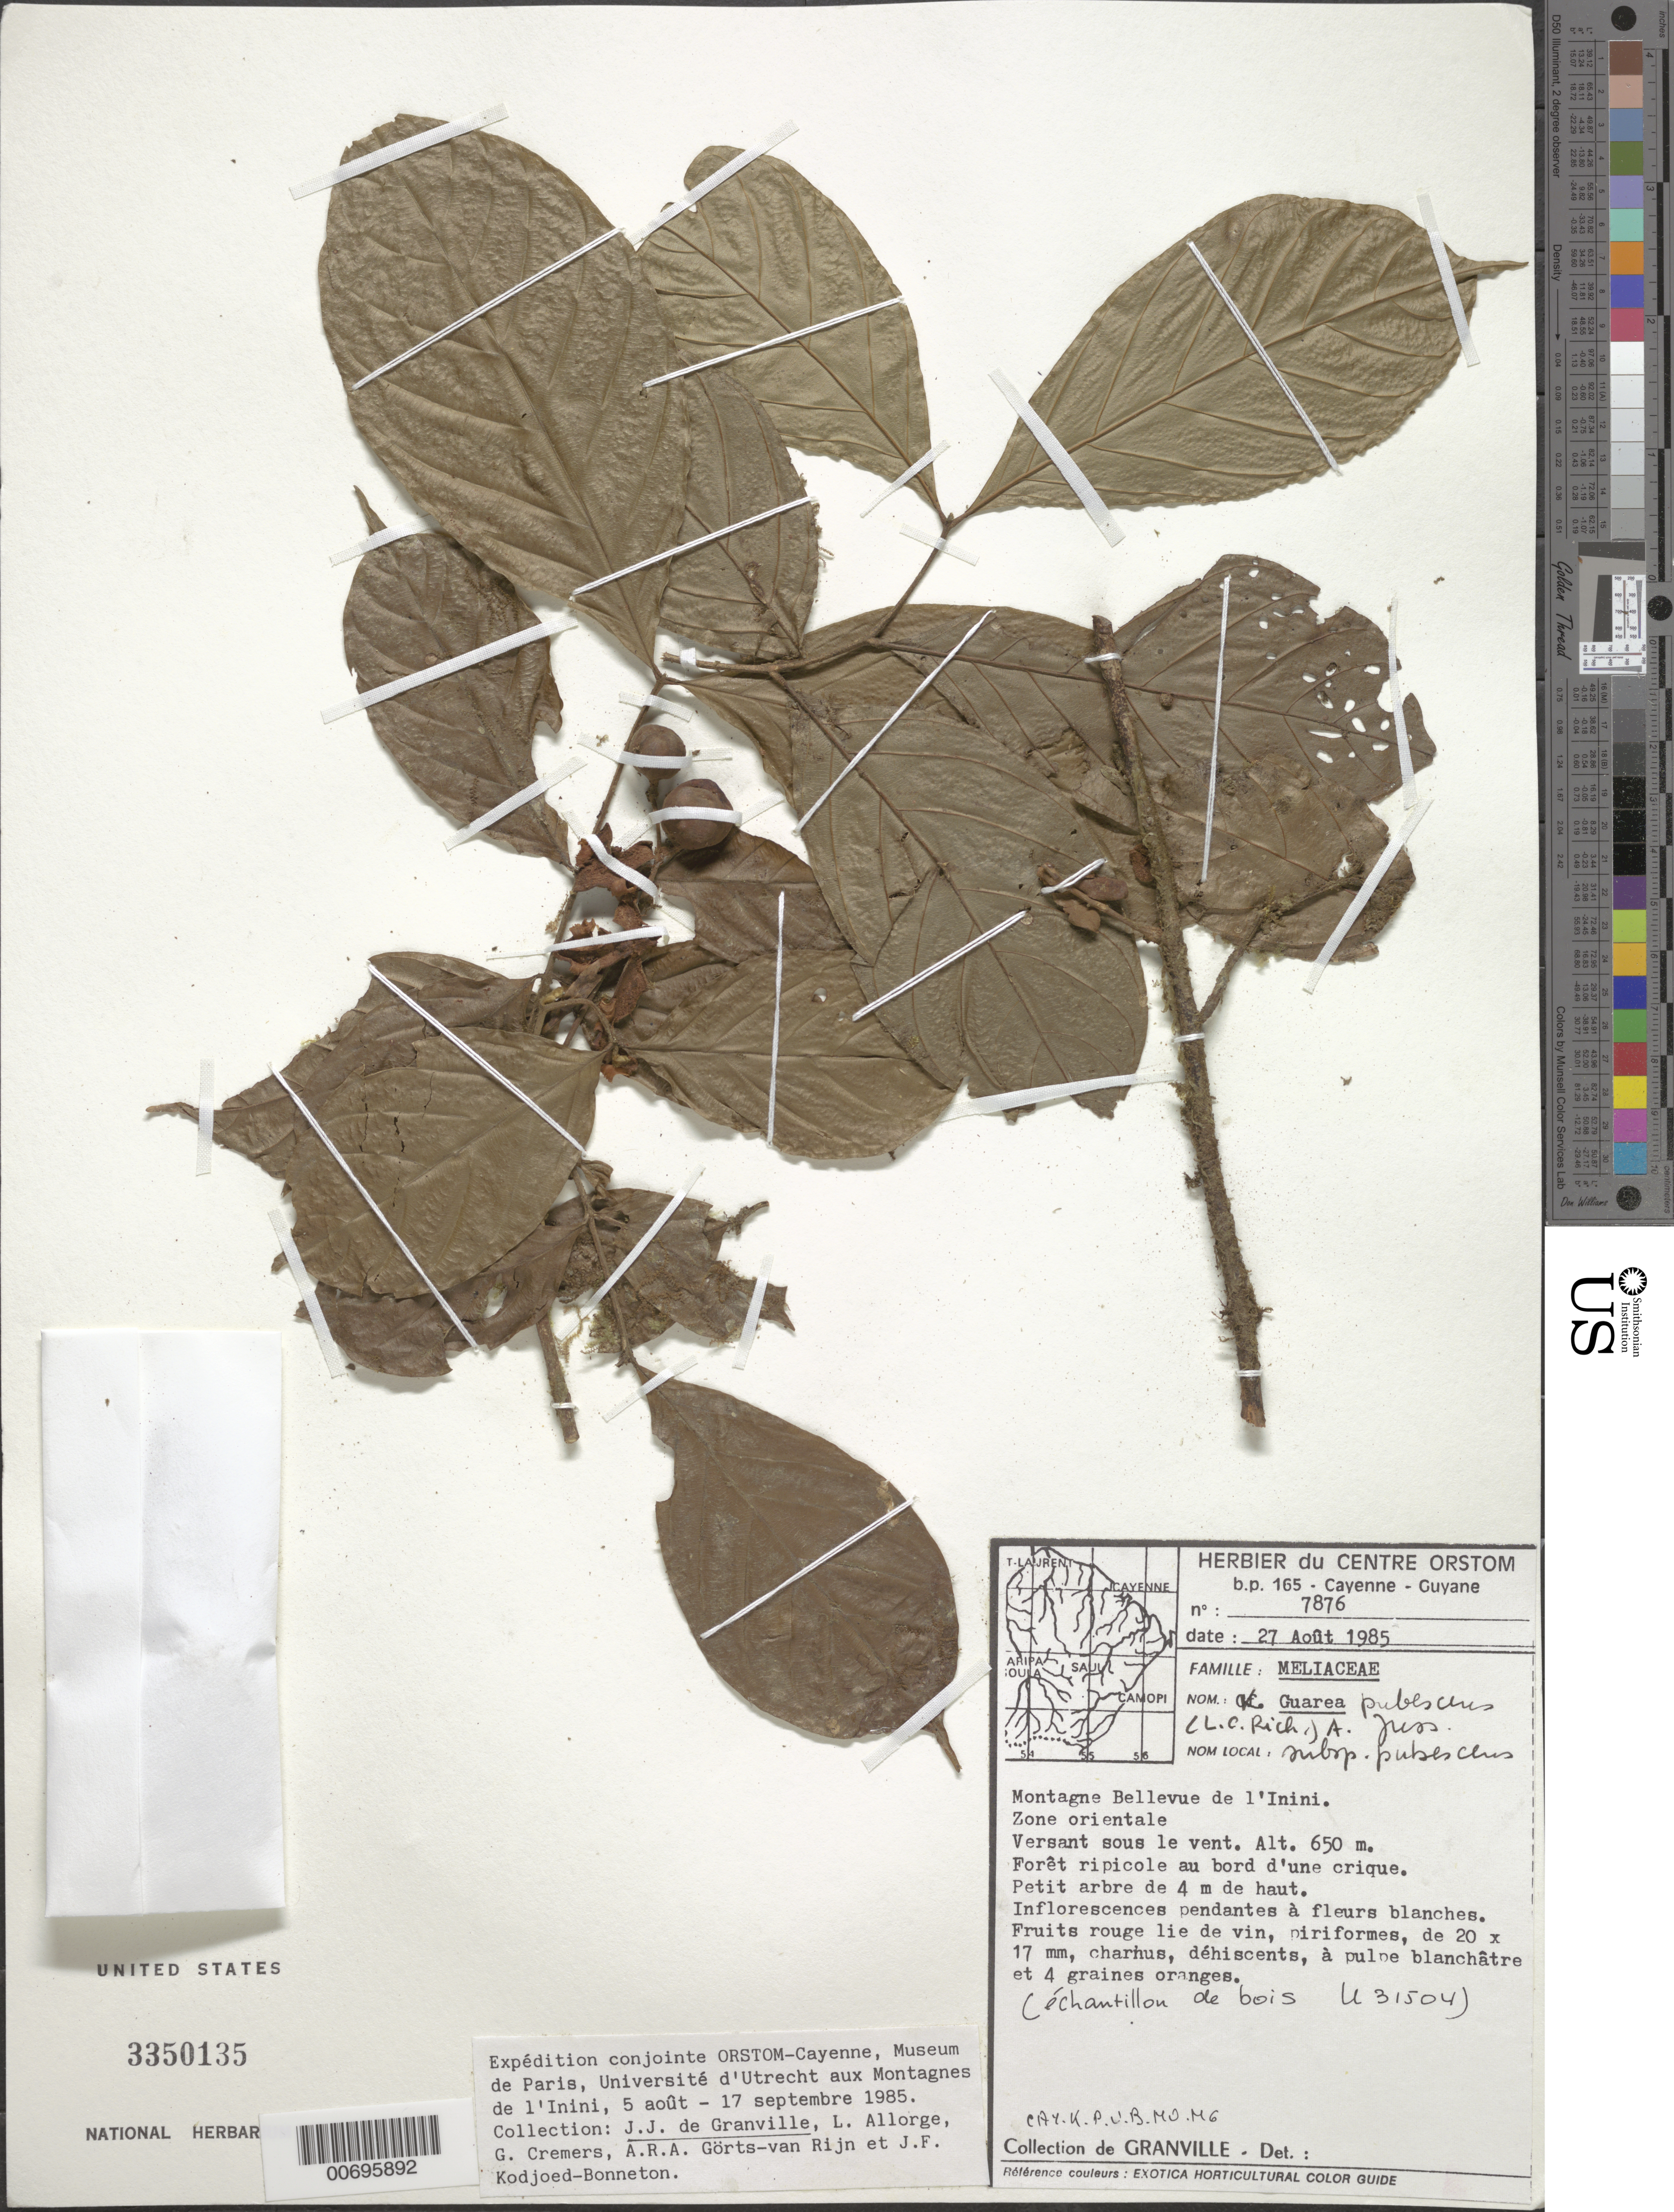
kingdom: Plantae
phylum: Tracheophyta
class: Magnoliopsida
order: Sapindales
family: Meliaceae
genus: Guarea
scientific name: Guarea pubescens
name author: (Rich.) A. Juss.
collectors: J.-J. de Granville, L. Allorge, G. Cremers, A. .R. A. Görts-van Rijn & J. Kodjoed-Bonneton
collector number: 7876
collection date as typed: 27-Aug-85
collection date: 1985-08-27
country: French Guiana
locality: Montagnes Bellevue de l'Inini, zone orientale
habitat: Forêt ripicole au bord d'une crique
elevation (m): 650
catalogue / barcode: US 3350135